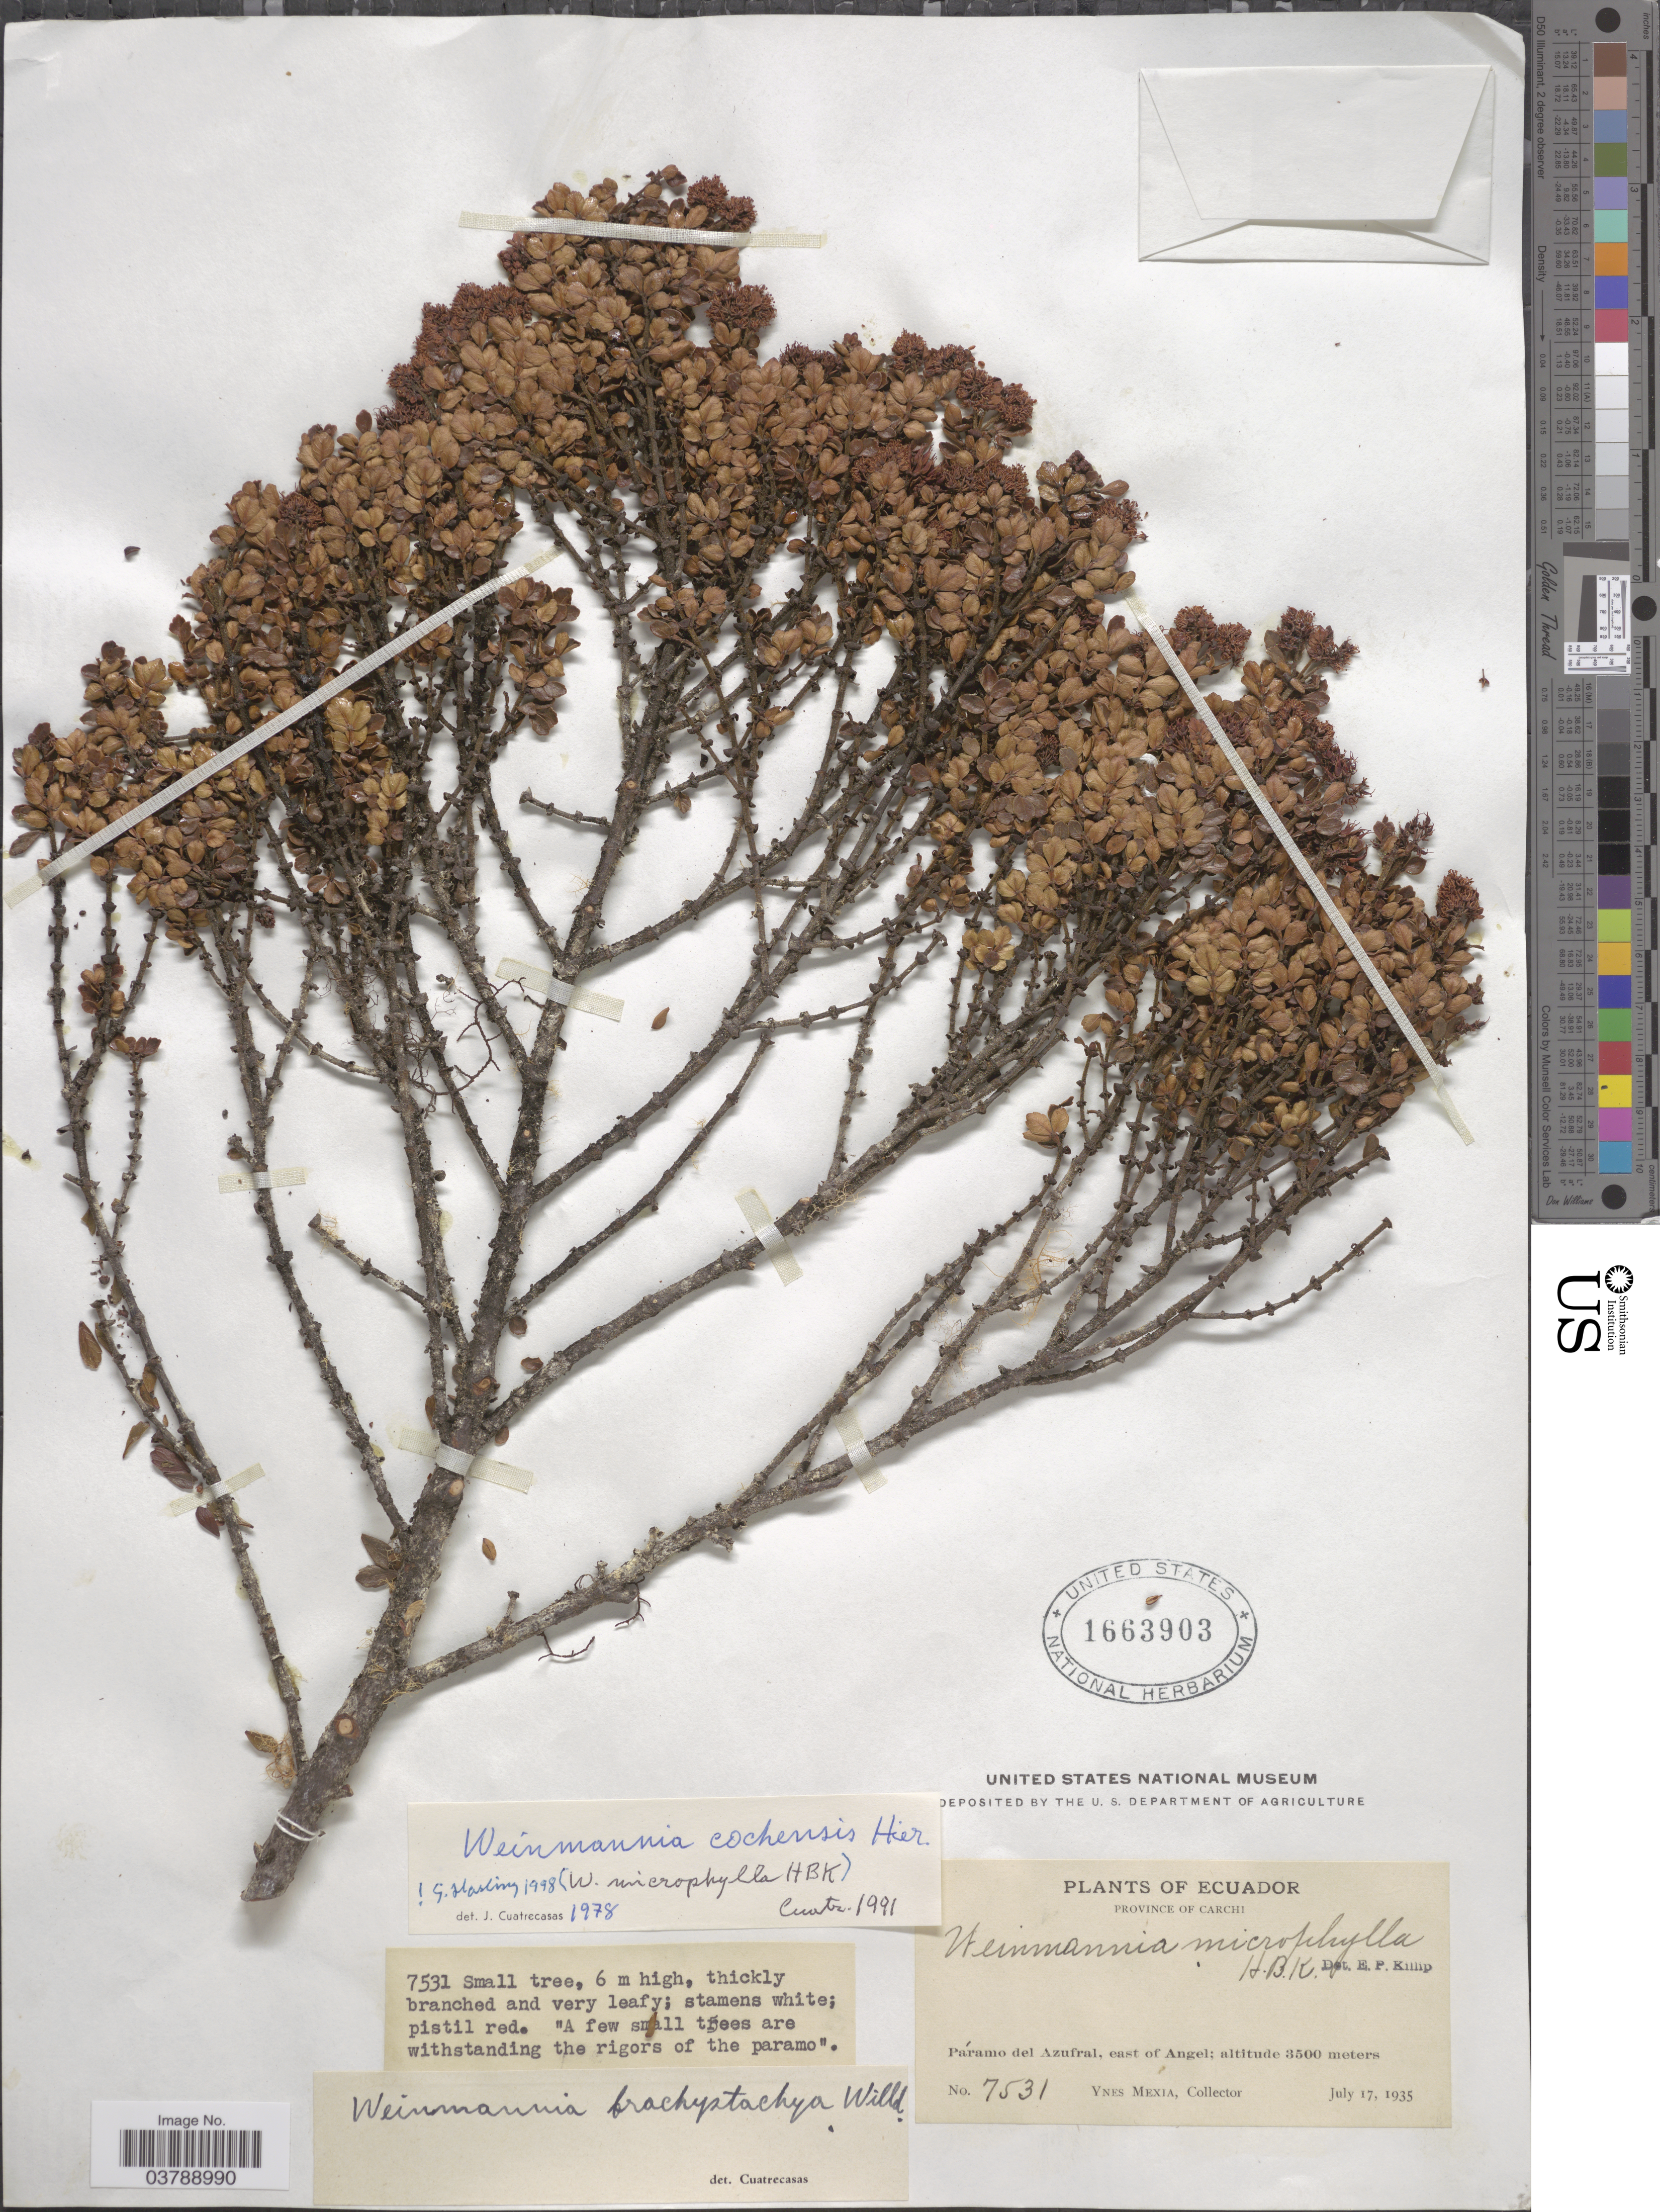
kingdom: Plantae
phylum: Tracheophyta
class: Magnoliopsida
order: Oxalidales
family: Cunoniaceae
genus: Weinmannia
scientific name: Weinmannia cochensis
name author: Hieron.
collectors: Y. Mexia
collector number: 7531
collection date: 1935-07-17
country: Ecuador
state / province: Carchi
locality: Páramo del Azufral, east of Angel.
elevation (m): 3500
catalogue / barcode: US 1663903